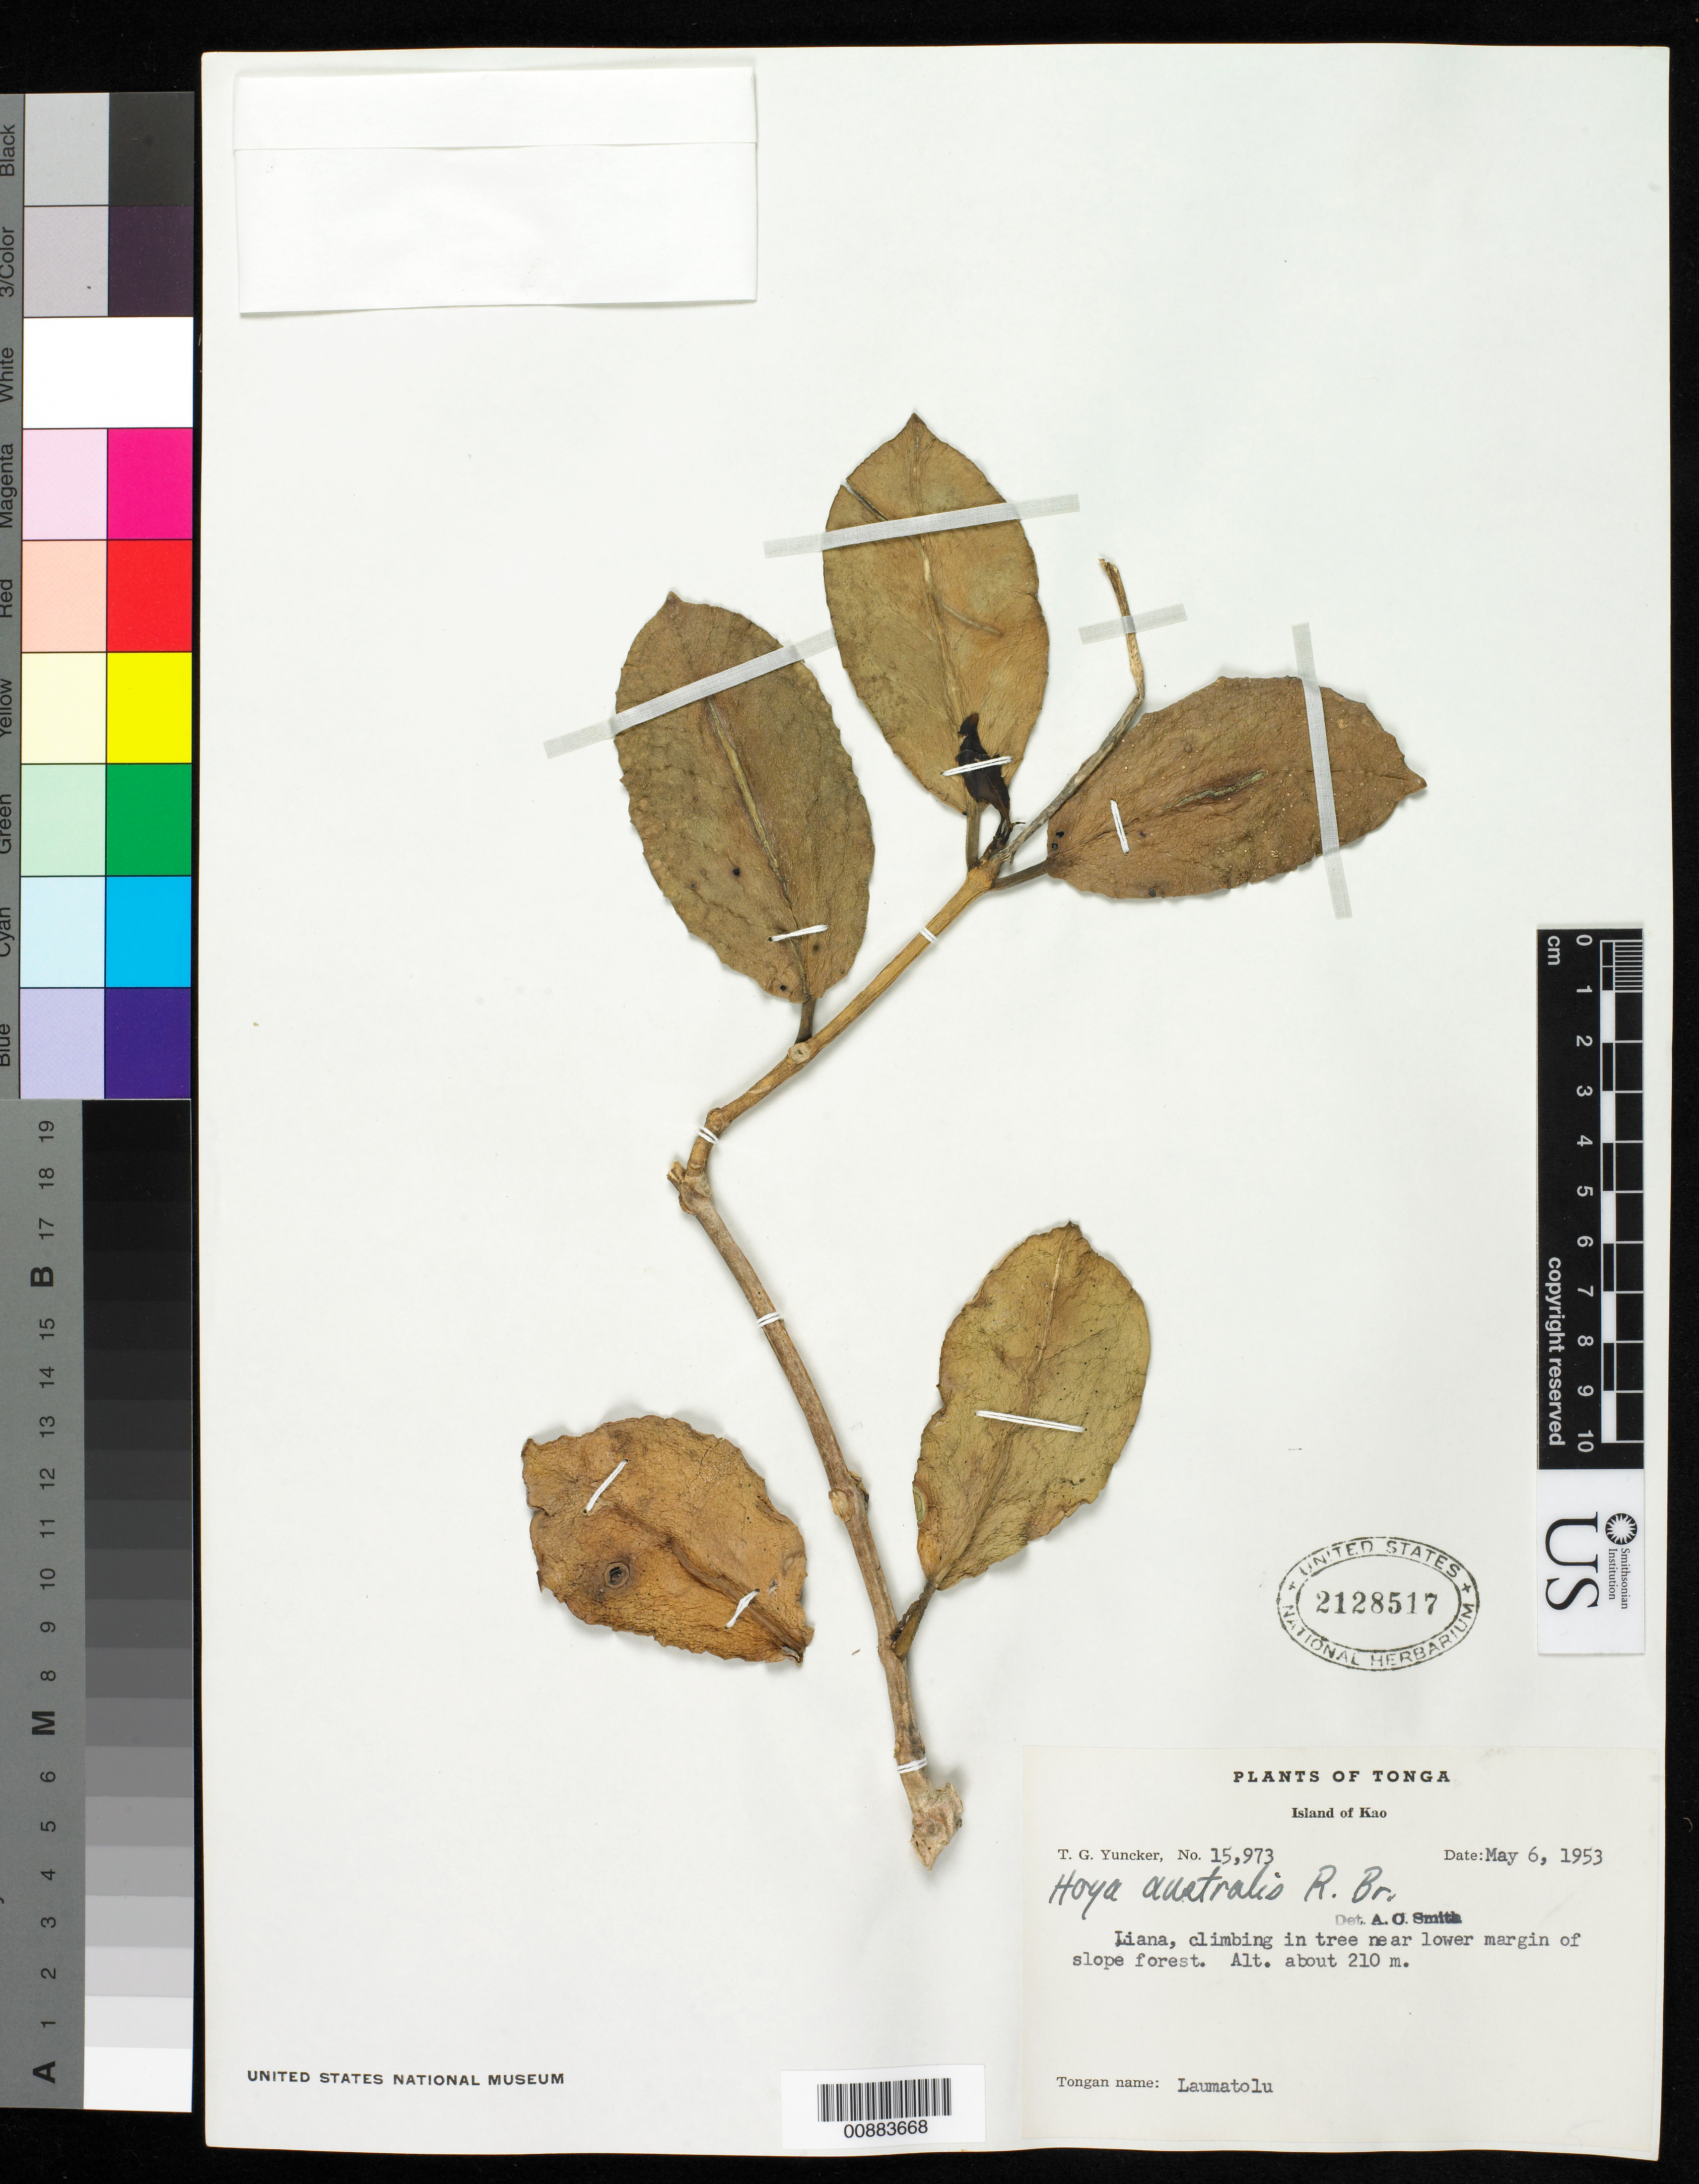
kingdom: Plantae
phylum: Tracheophyta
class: Magnoliopsida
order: Gentianales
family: Apocynaceae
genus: Hoya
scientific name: Hoya australis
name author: R. Br. ex J. Traill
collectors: T. G. Yuncker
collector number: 15973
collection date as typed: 06 May 1953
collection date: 1953-05-06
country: Tonga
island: Kao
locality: Climbing in tree near lower margin of slope forest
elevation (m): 210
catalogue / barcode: US 2128517